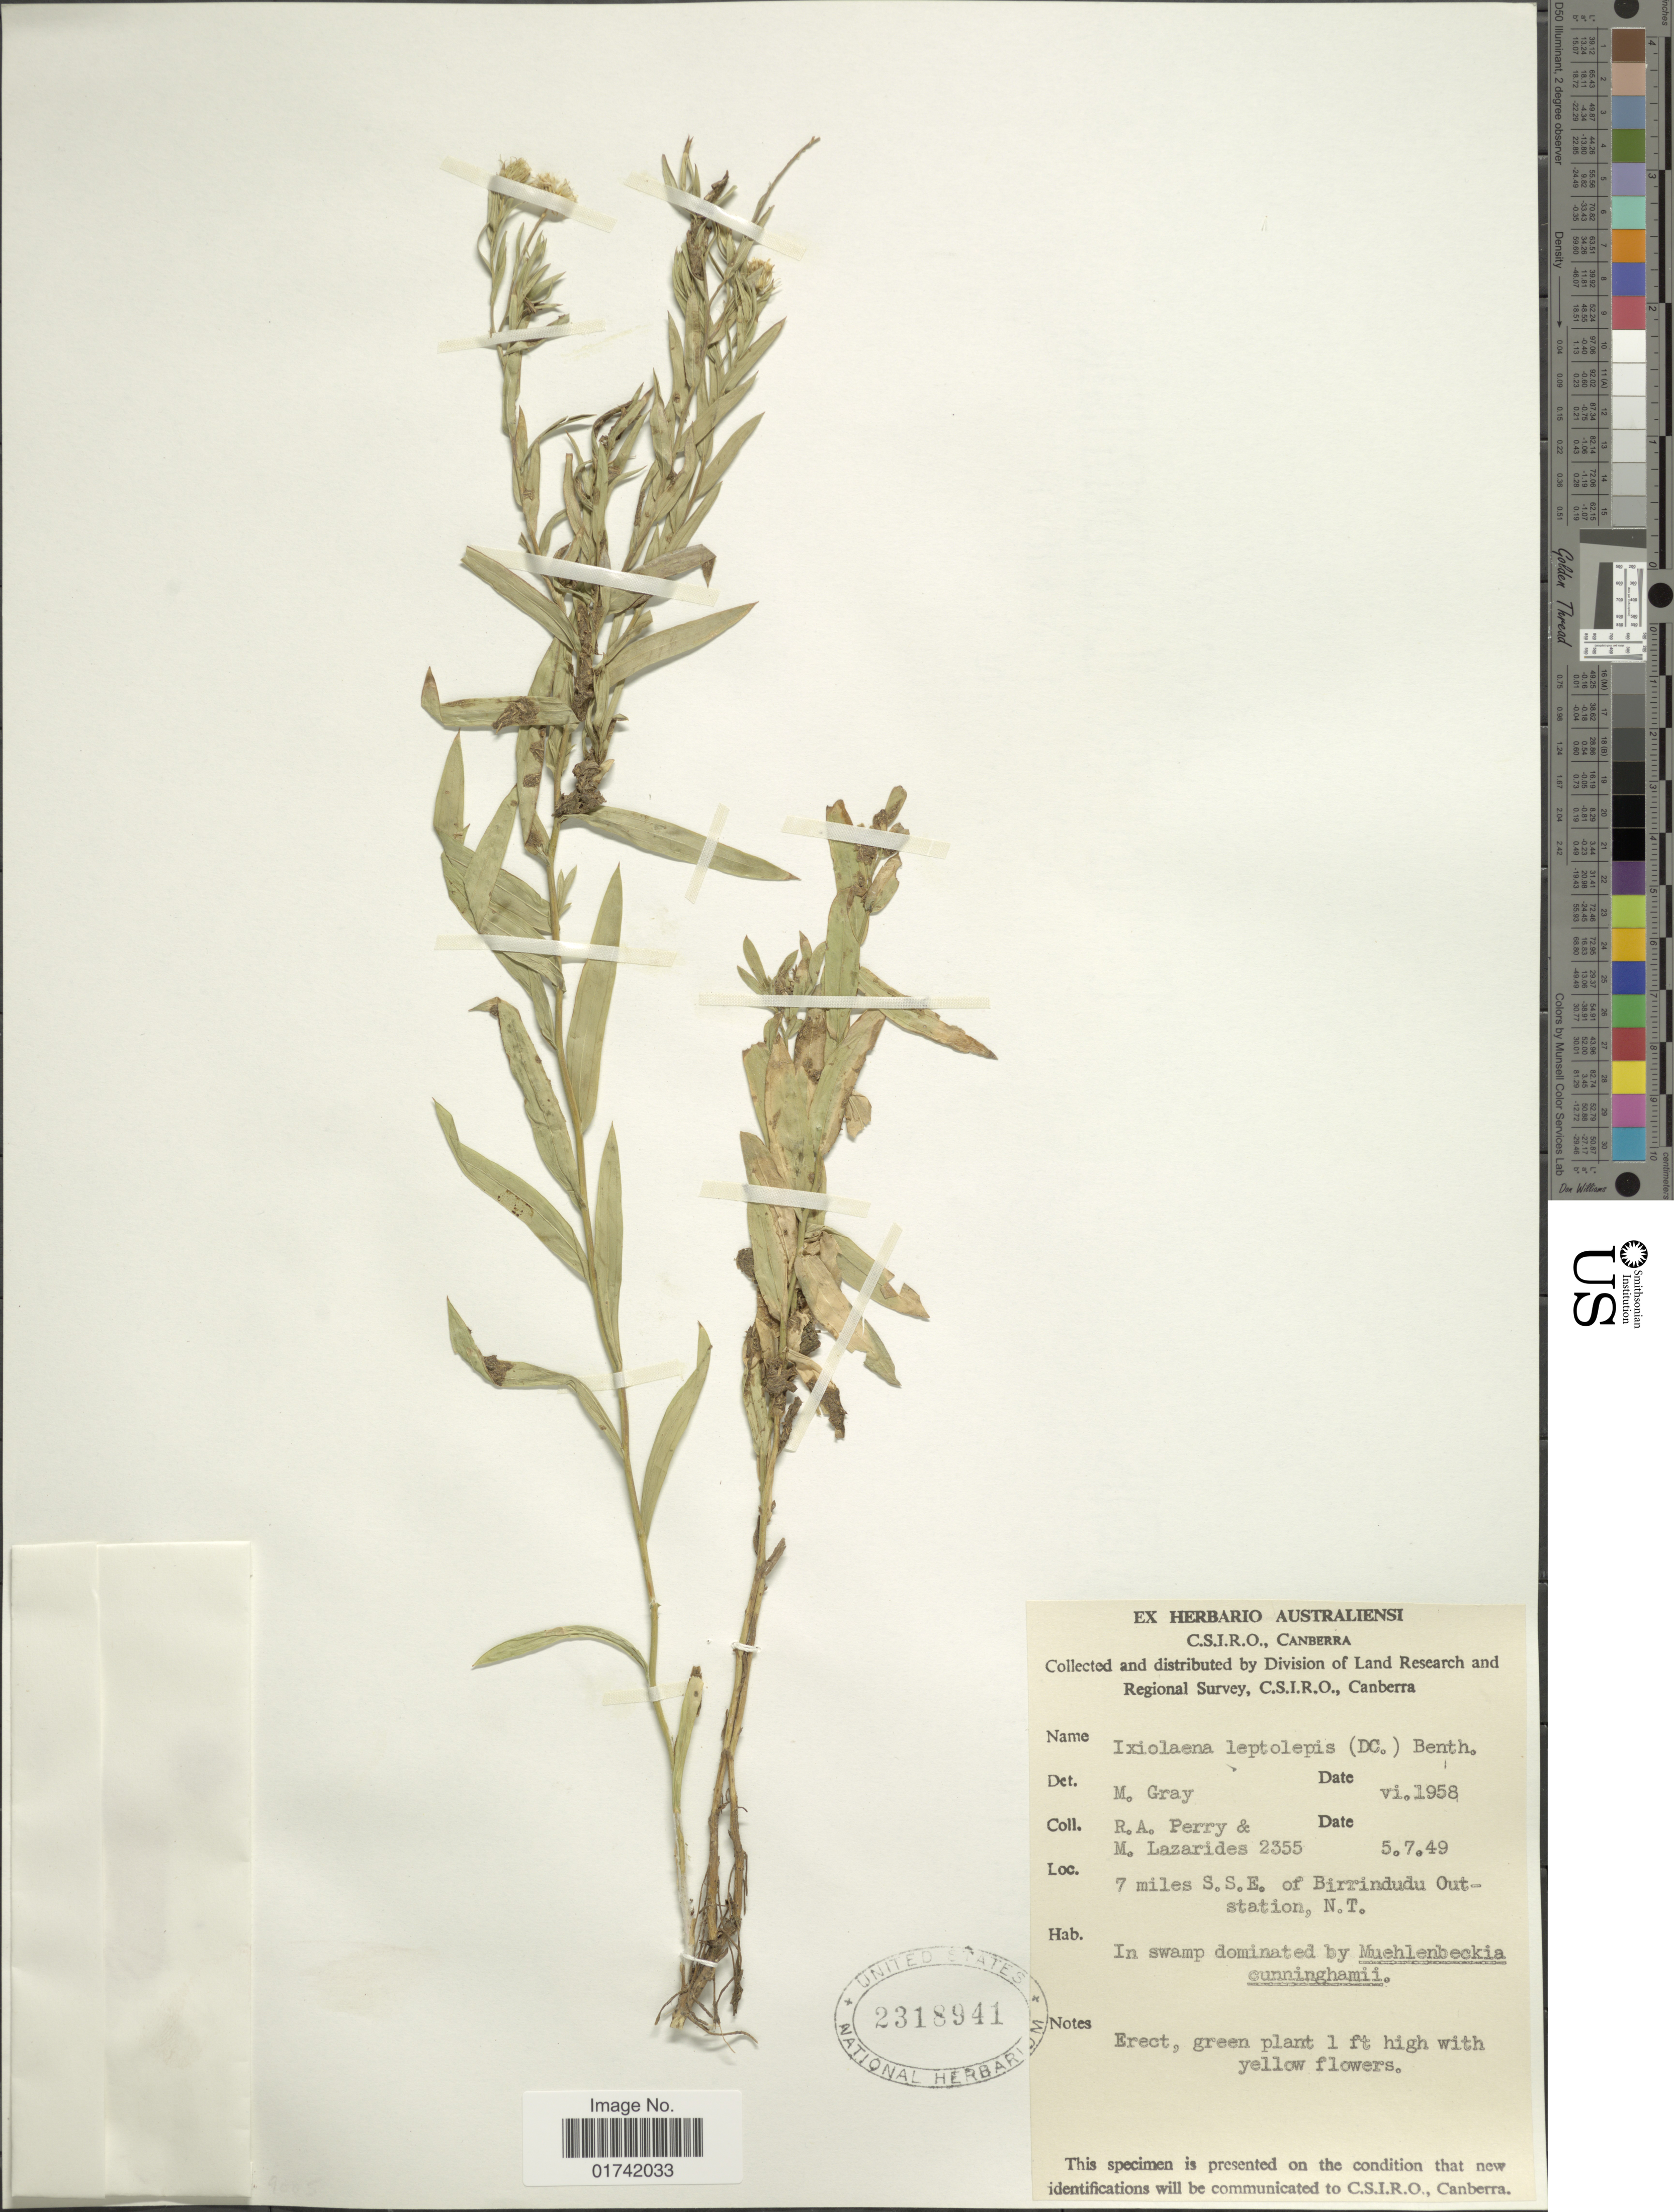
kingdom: Plantae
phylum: Tracheophyta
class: Magnoliopsida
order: Asterales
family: Asteraceae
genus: Ixiolaena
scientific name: Ixiolaena leptolepis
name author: (DC.) Benth.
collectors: Perry, R. A. & M. Lazarides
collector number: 2355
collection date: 1949-07-05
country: Australia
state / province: Northern Territory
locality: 7 miles S.S.E. of Birrindudu Outstation,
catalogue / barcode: US 2318941